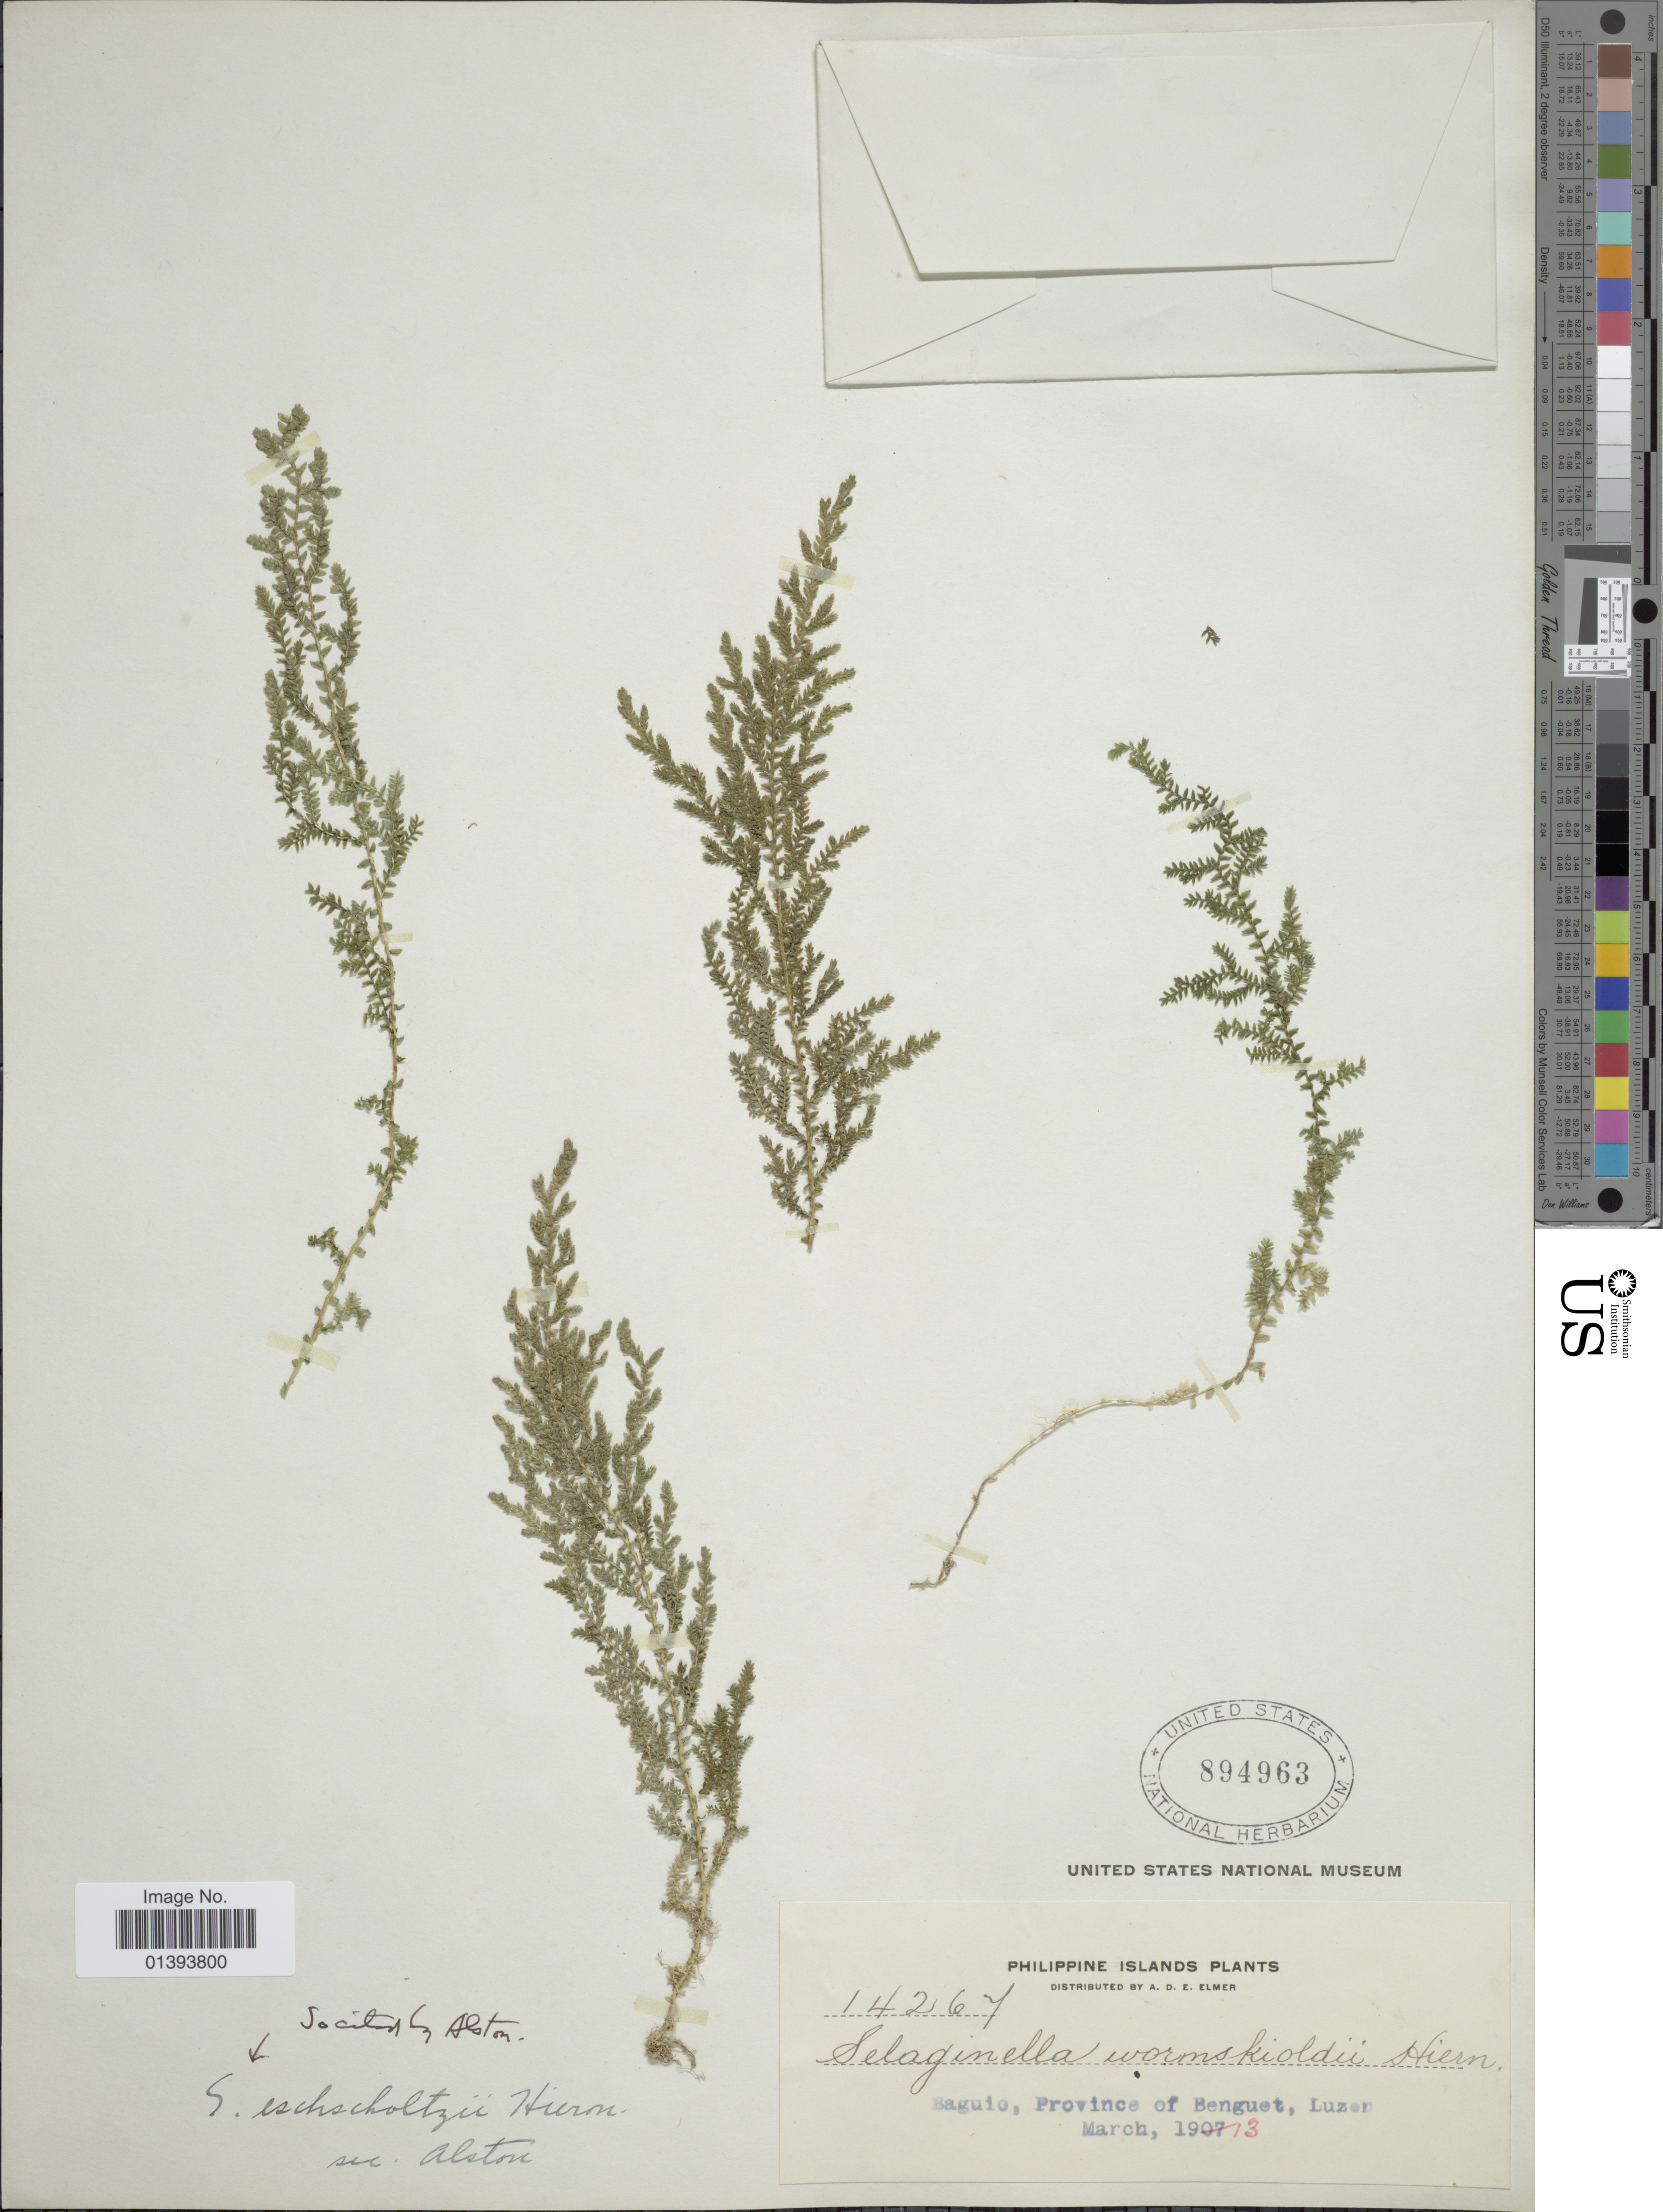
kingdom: Plantae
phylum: Tracheophyta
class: Lycopodiopsida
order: Selaginellales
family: Selaginellaceae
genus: Selaginella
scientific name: Selaginella eschscholzii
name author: Hieron.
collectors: A. D. E. Elmer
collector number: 14267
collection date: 1913-03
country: Philippines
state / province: Central Luzon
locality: Baguio, province of Benguet, Luzon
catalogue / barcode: US 894963